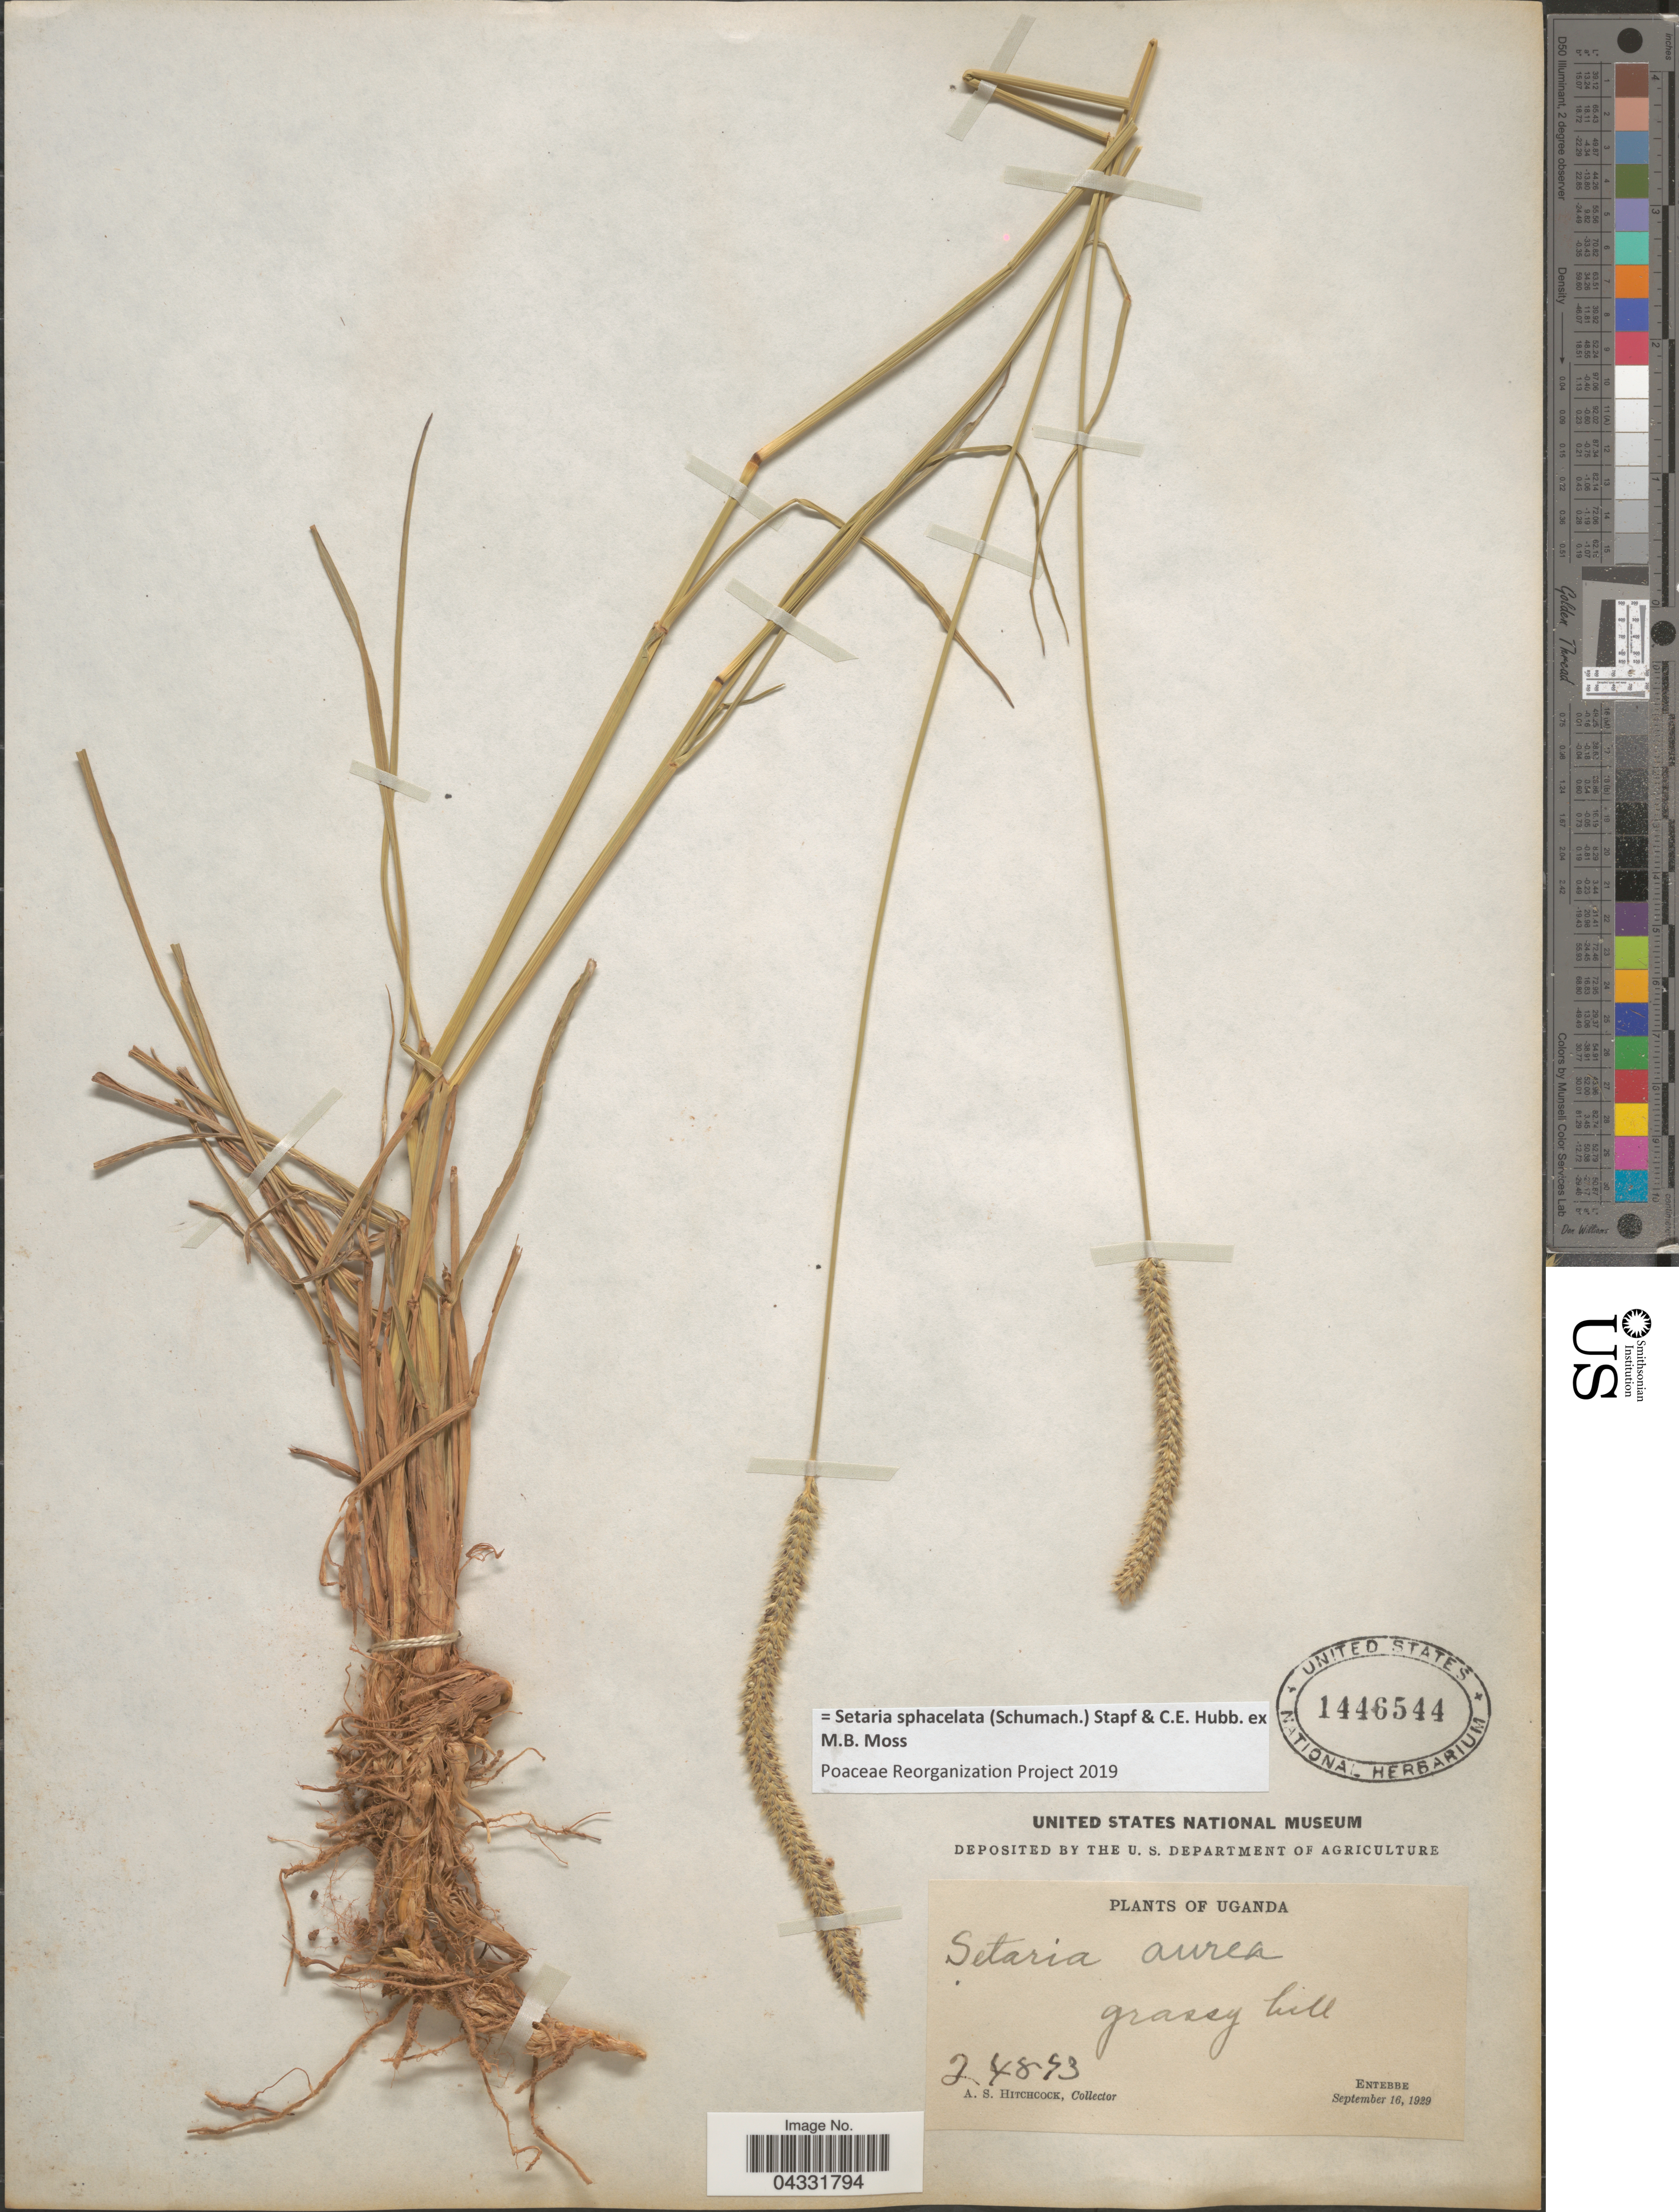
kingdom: Plantae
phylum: Tracheophyta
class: Liliopsida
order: Poales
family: Poaceae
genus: Setaria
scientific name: Setaria sphacelata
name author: (Schumach.) Stapf & Hubb. ex Moss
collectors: A. S. Hitchcock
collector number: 24893*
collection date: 1929-09-16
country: Uganda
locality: Entebbe.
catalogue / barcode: US 1446544